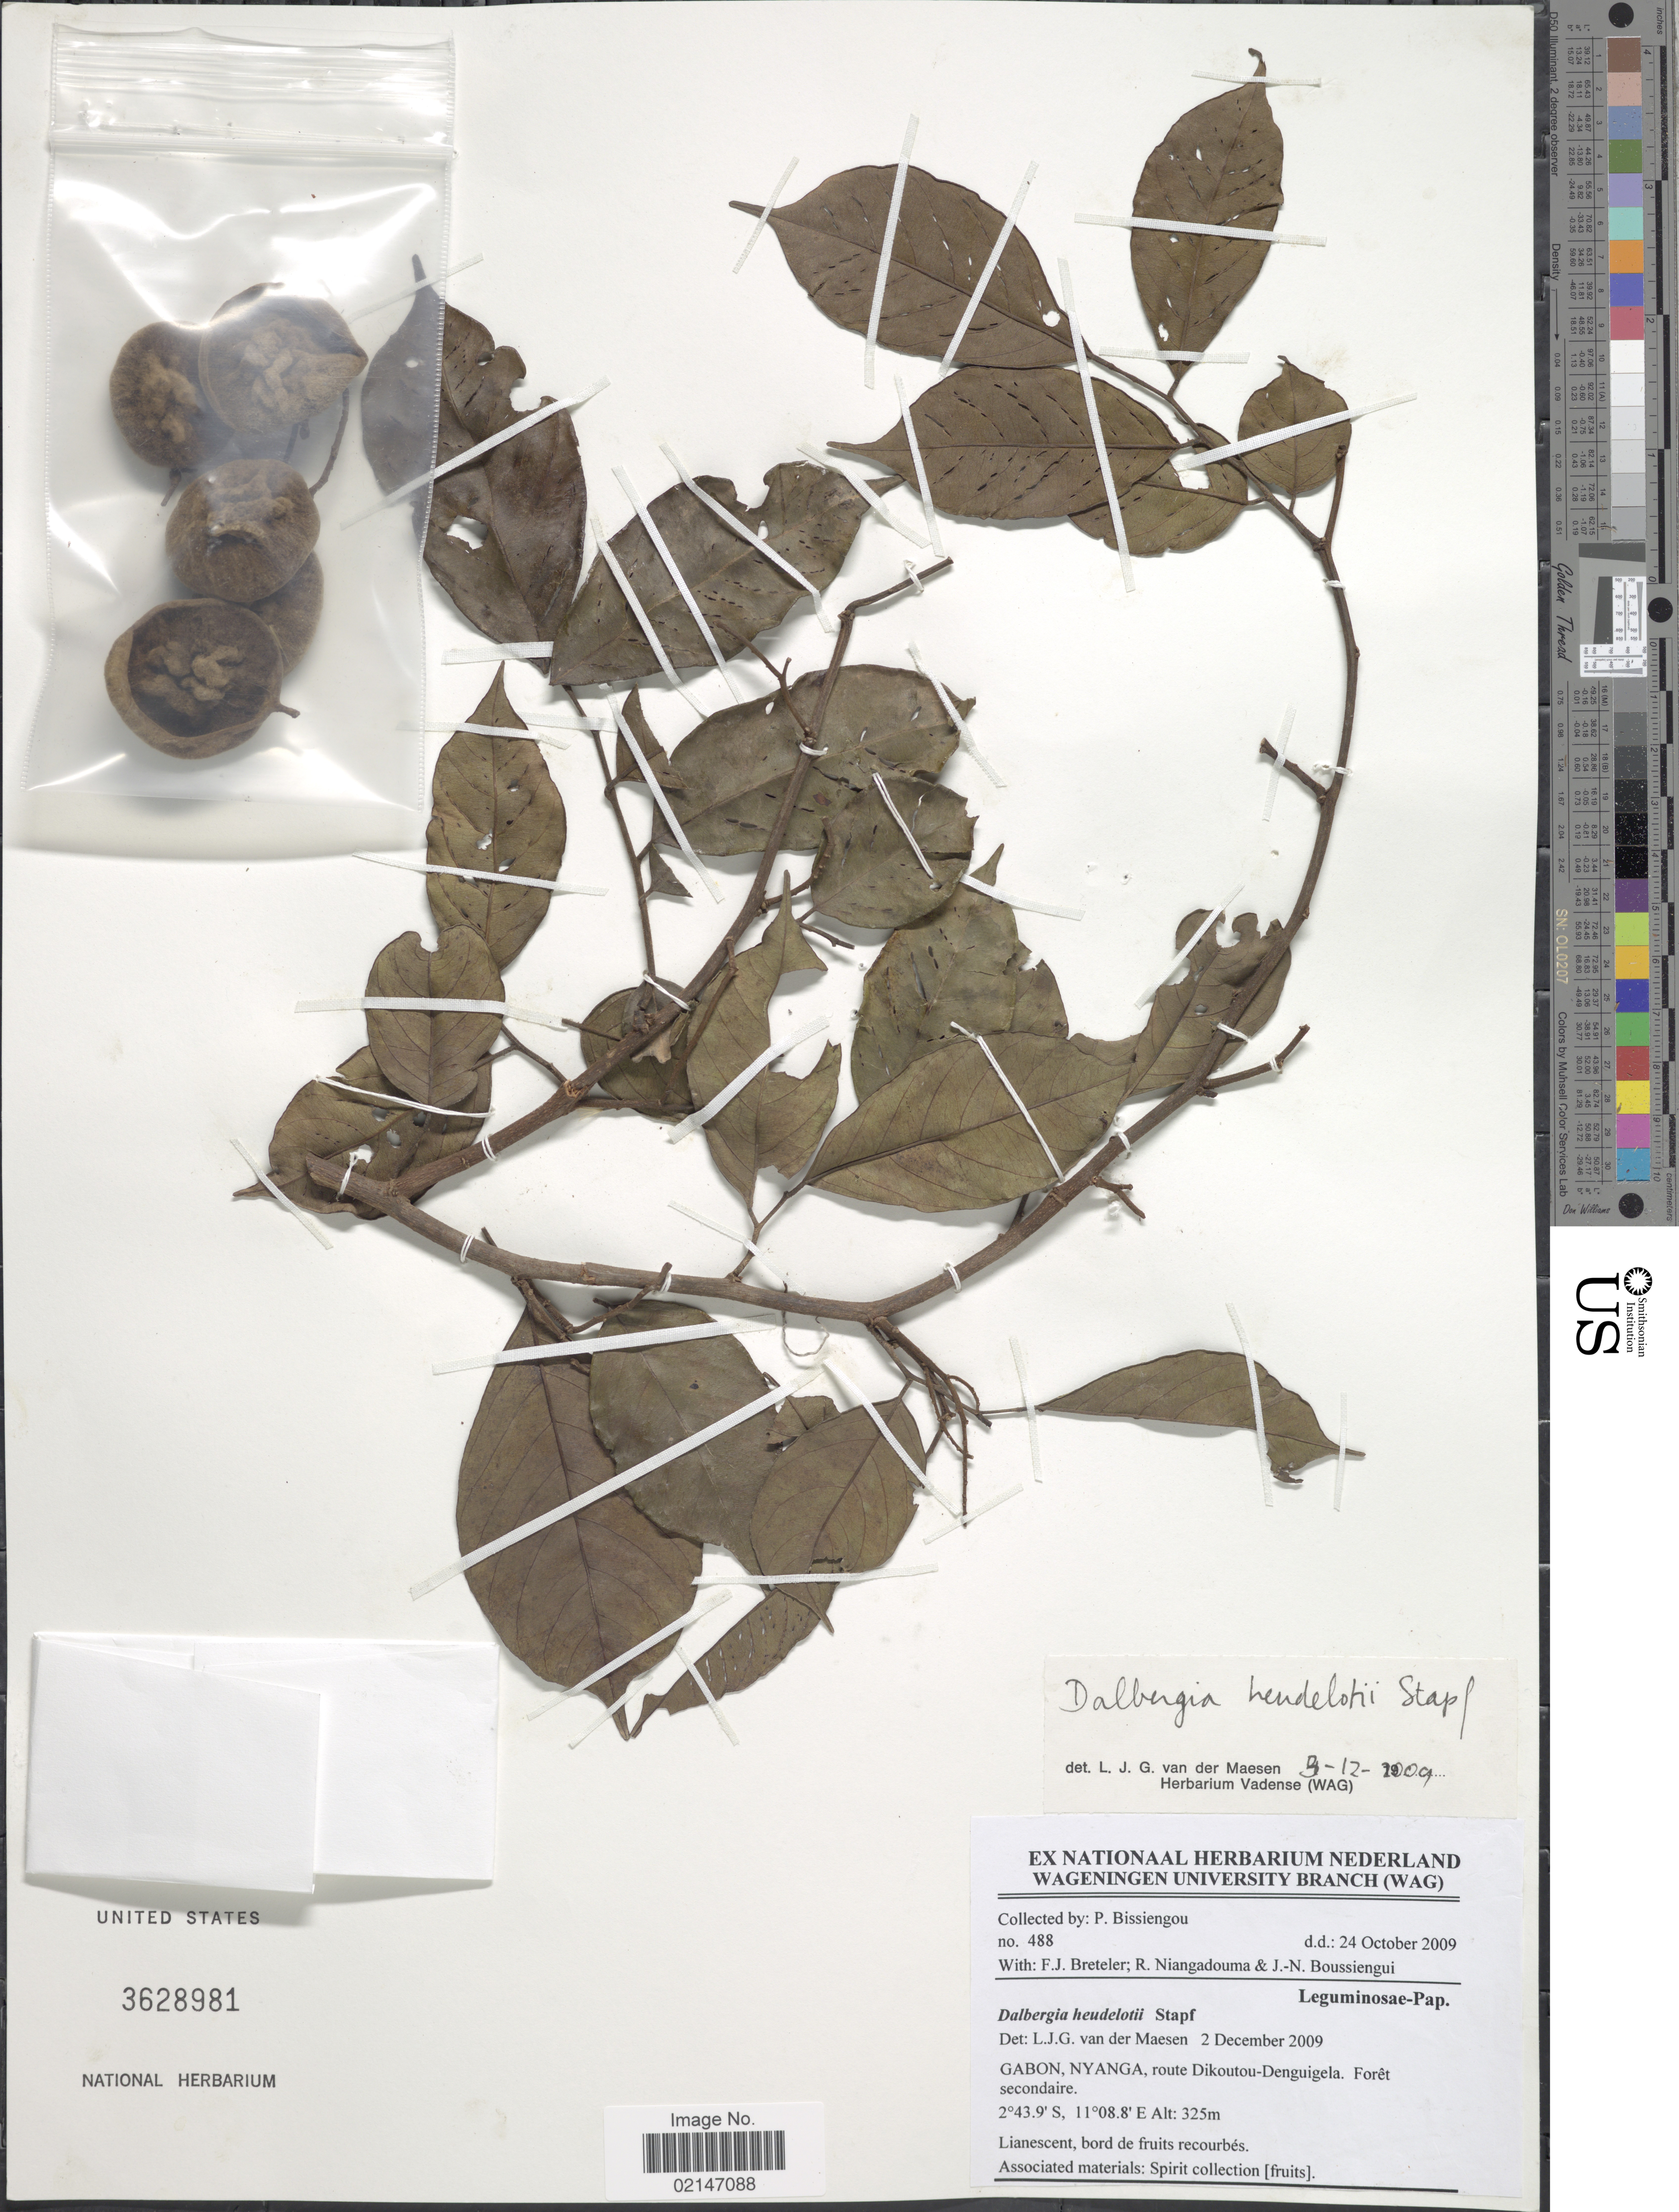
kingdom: Plantae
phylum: Tracheophyta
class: Magnoliopsida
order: Fabales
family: Fabaceae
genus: Dalbergia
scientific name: Dalbergia heudelotii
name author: Stapf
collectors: P. Bissiengou, F. J. Breteler, R. Niangadouma & J. Boussiengui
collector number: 488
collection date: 2009-10-24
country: Gabon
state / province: Nyanga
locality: Route Dikoutou-Denguigela, Foret secondaire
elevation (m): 325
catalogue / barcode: US 3628981